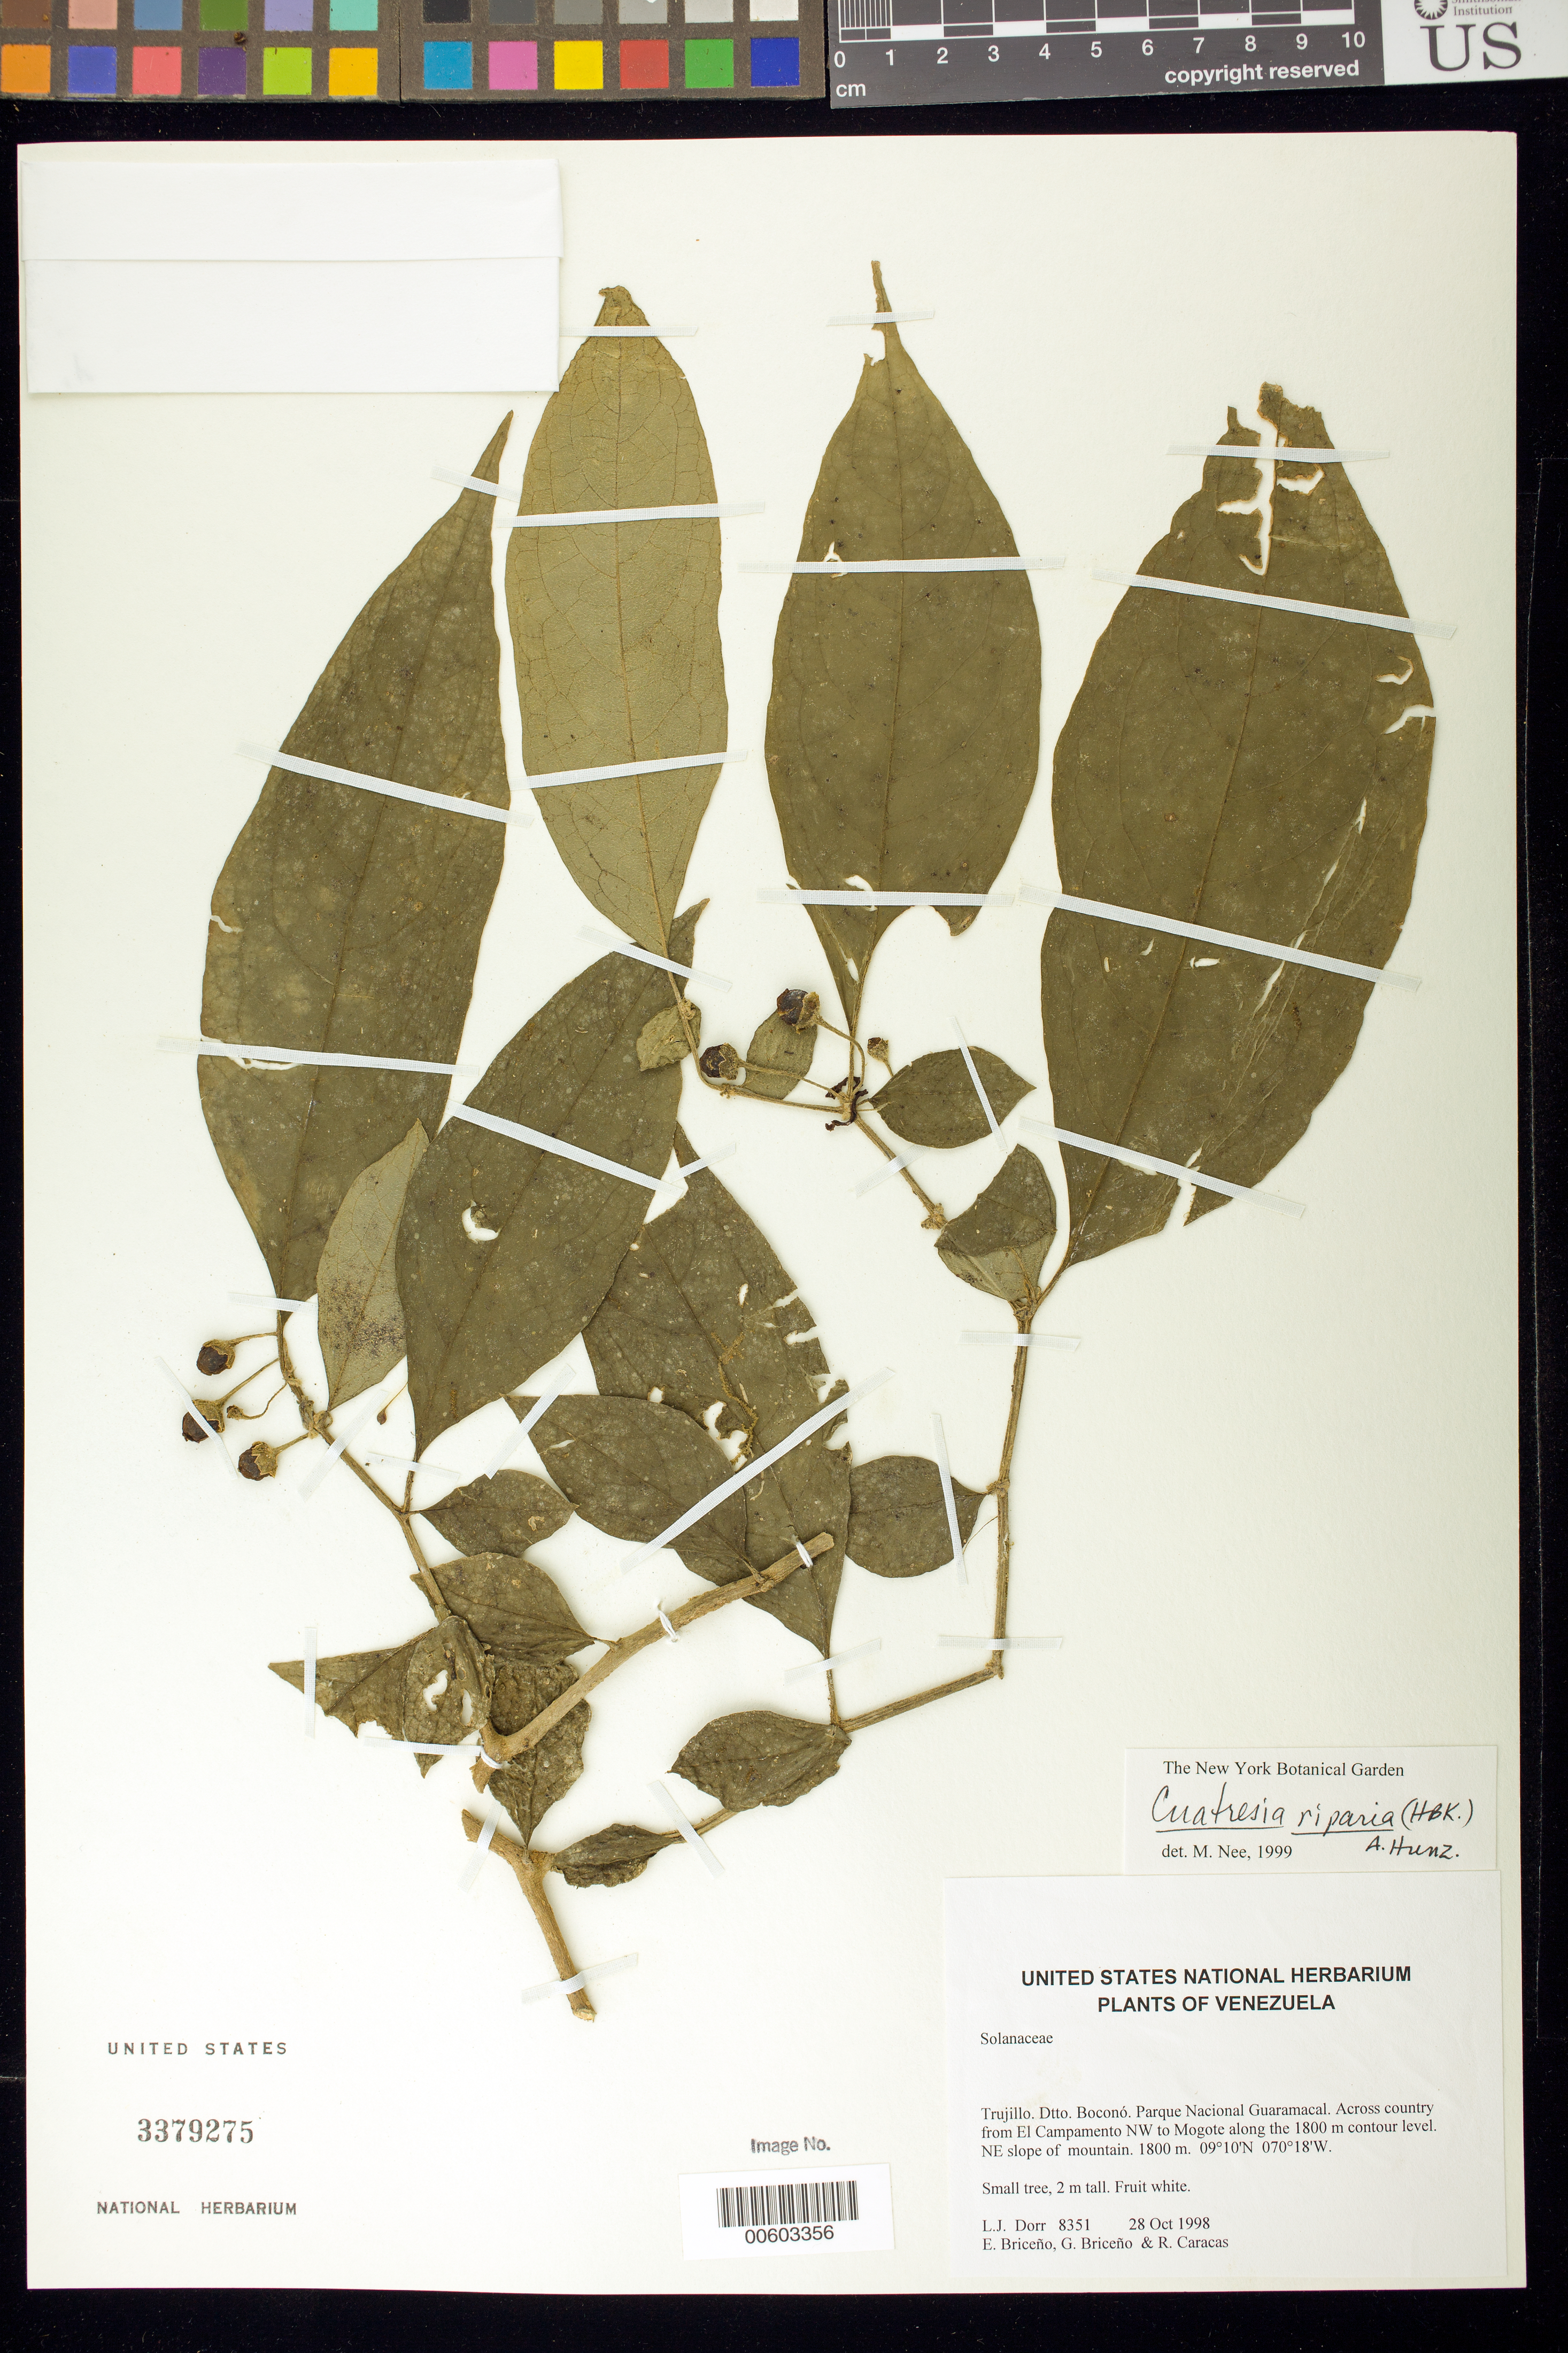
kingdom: Plantae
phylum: Tracheophyta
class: Magnoliopsida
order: Solanales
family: Solanaceae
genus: Cuatresia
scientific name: Cuatresia riparia var. cuspidata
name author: (Dunal) Hunz.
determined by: Nee, Michael H.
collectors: L. J. Dorr, E. Briceño, G. Briceño & R. Caracas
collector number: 8351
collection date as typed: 28 Oct 1998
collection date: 1998-10-28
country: Venezuela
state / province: Trujillo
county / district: Boconó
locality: Parque Nacional Guaramacal. Across country from El Campamento NW to Mogote along the 1800 m contour level. NE slope of mountain.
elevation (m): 1800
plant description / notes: BM, COL, CTES, F, NY, PORT, US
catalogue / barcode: US 3379275